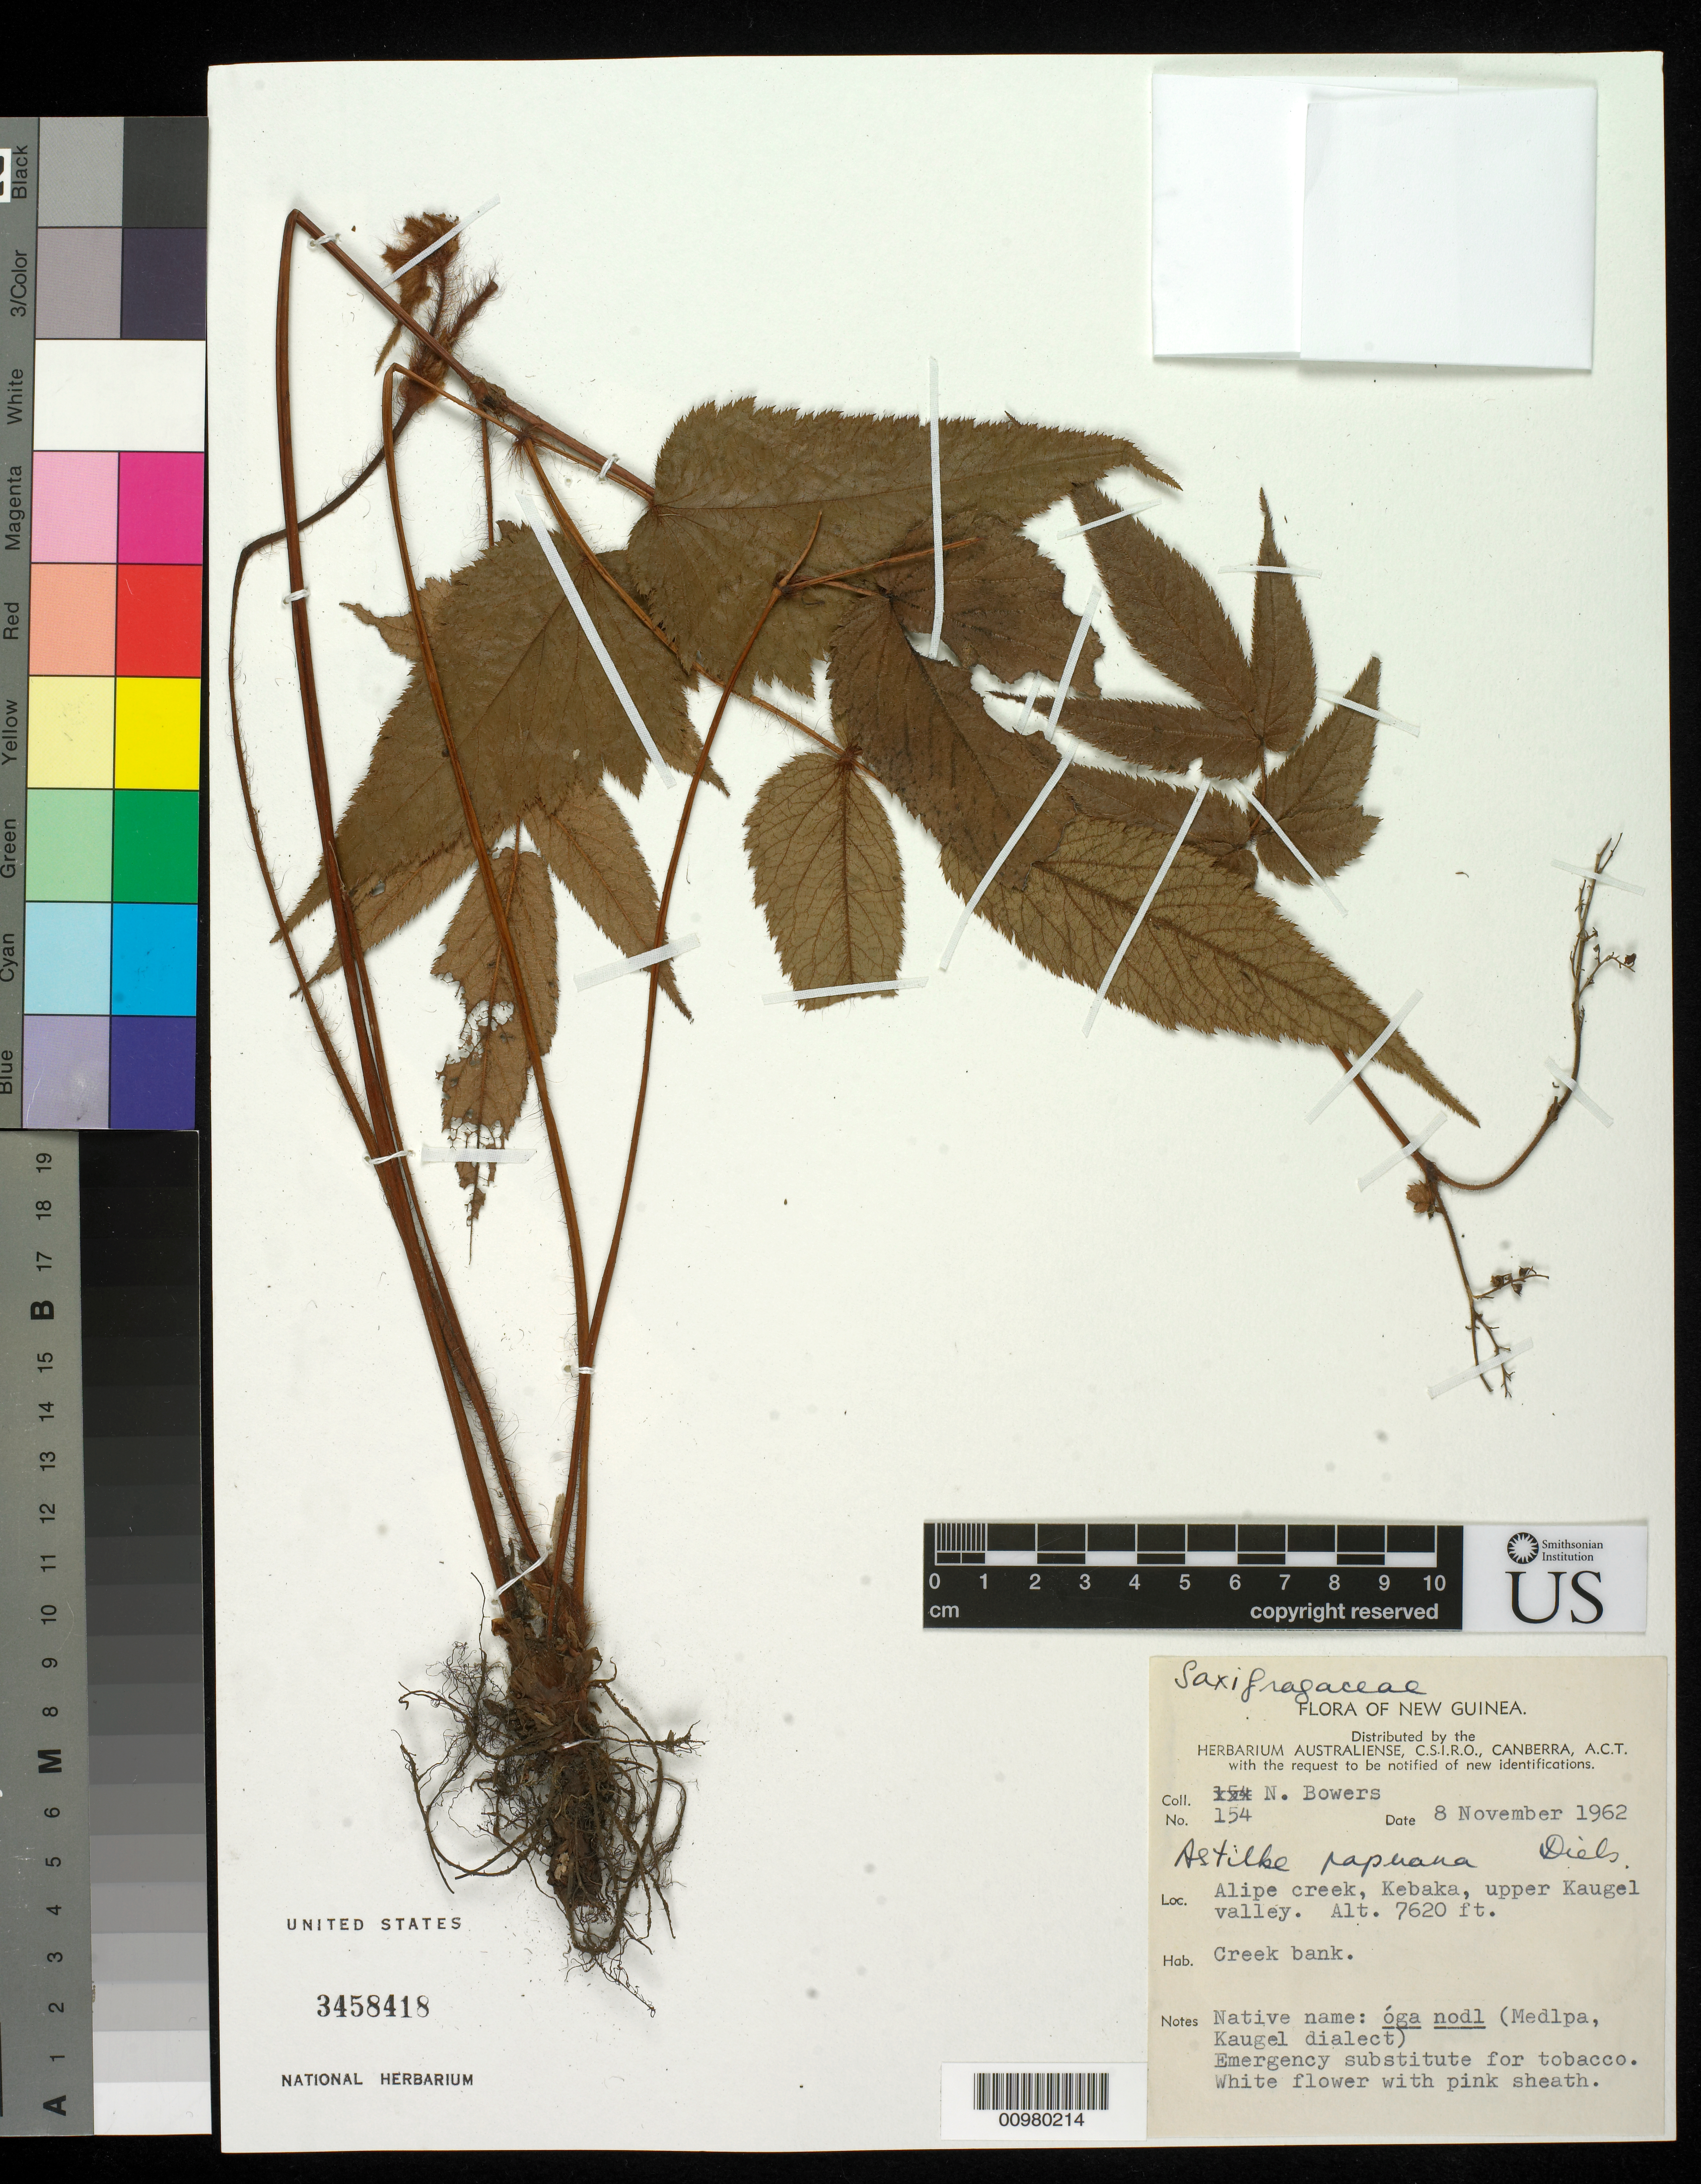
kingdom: Plantae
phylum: Tracheophyta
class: Magnoliopsida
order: Saxifragales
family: Saxifragaceae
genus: Astilbe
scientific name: Astilbe sp.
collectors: N. Bowers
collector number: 154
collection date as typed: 08 Nov 1962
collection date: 1962-11-08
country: Papua New Guinea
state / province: Western Highlands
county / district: Mount Hagen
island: New Guinea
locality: Alipe creek, Kebaka, upper Kaugel valley.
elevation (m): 2414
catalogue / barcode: US 3458418